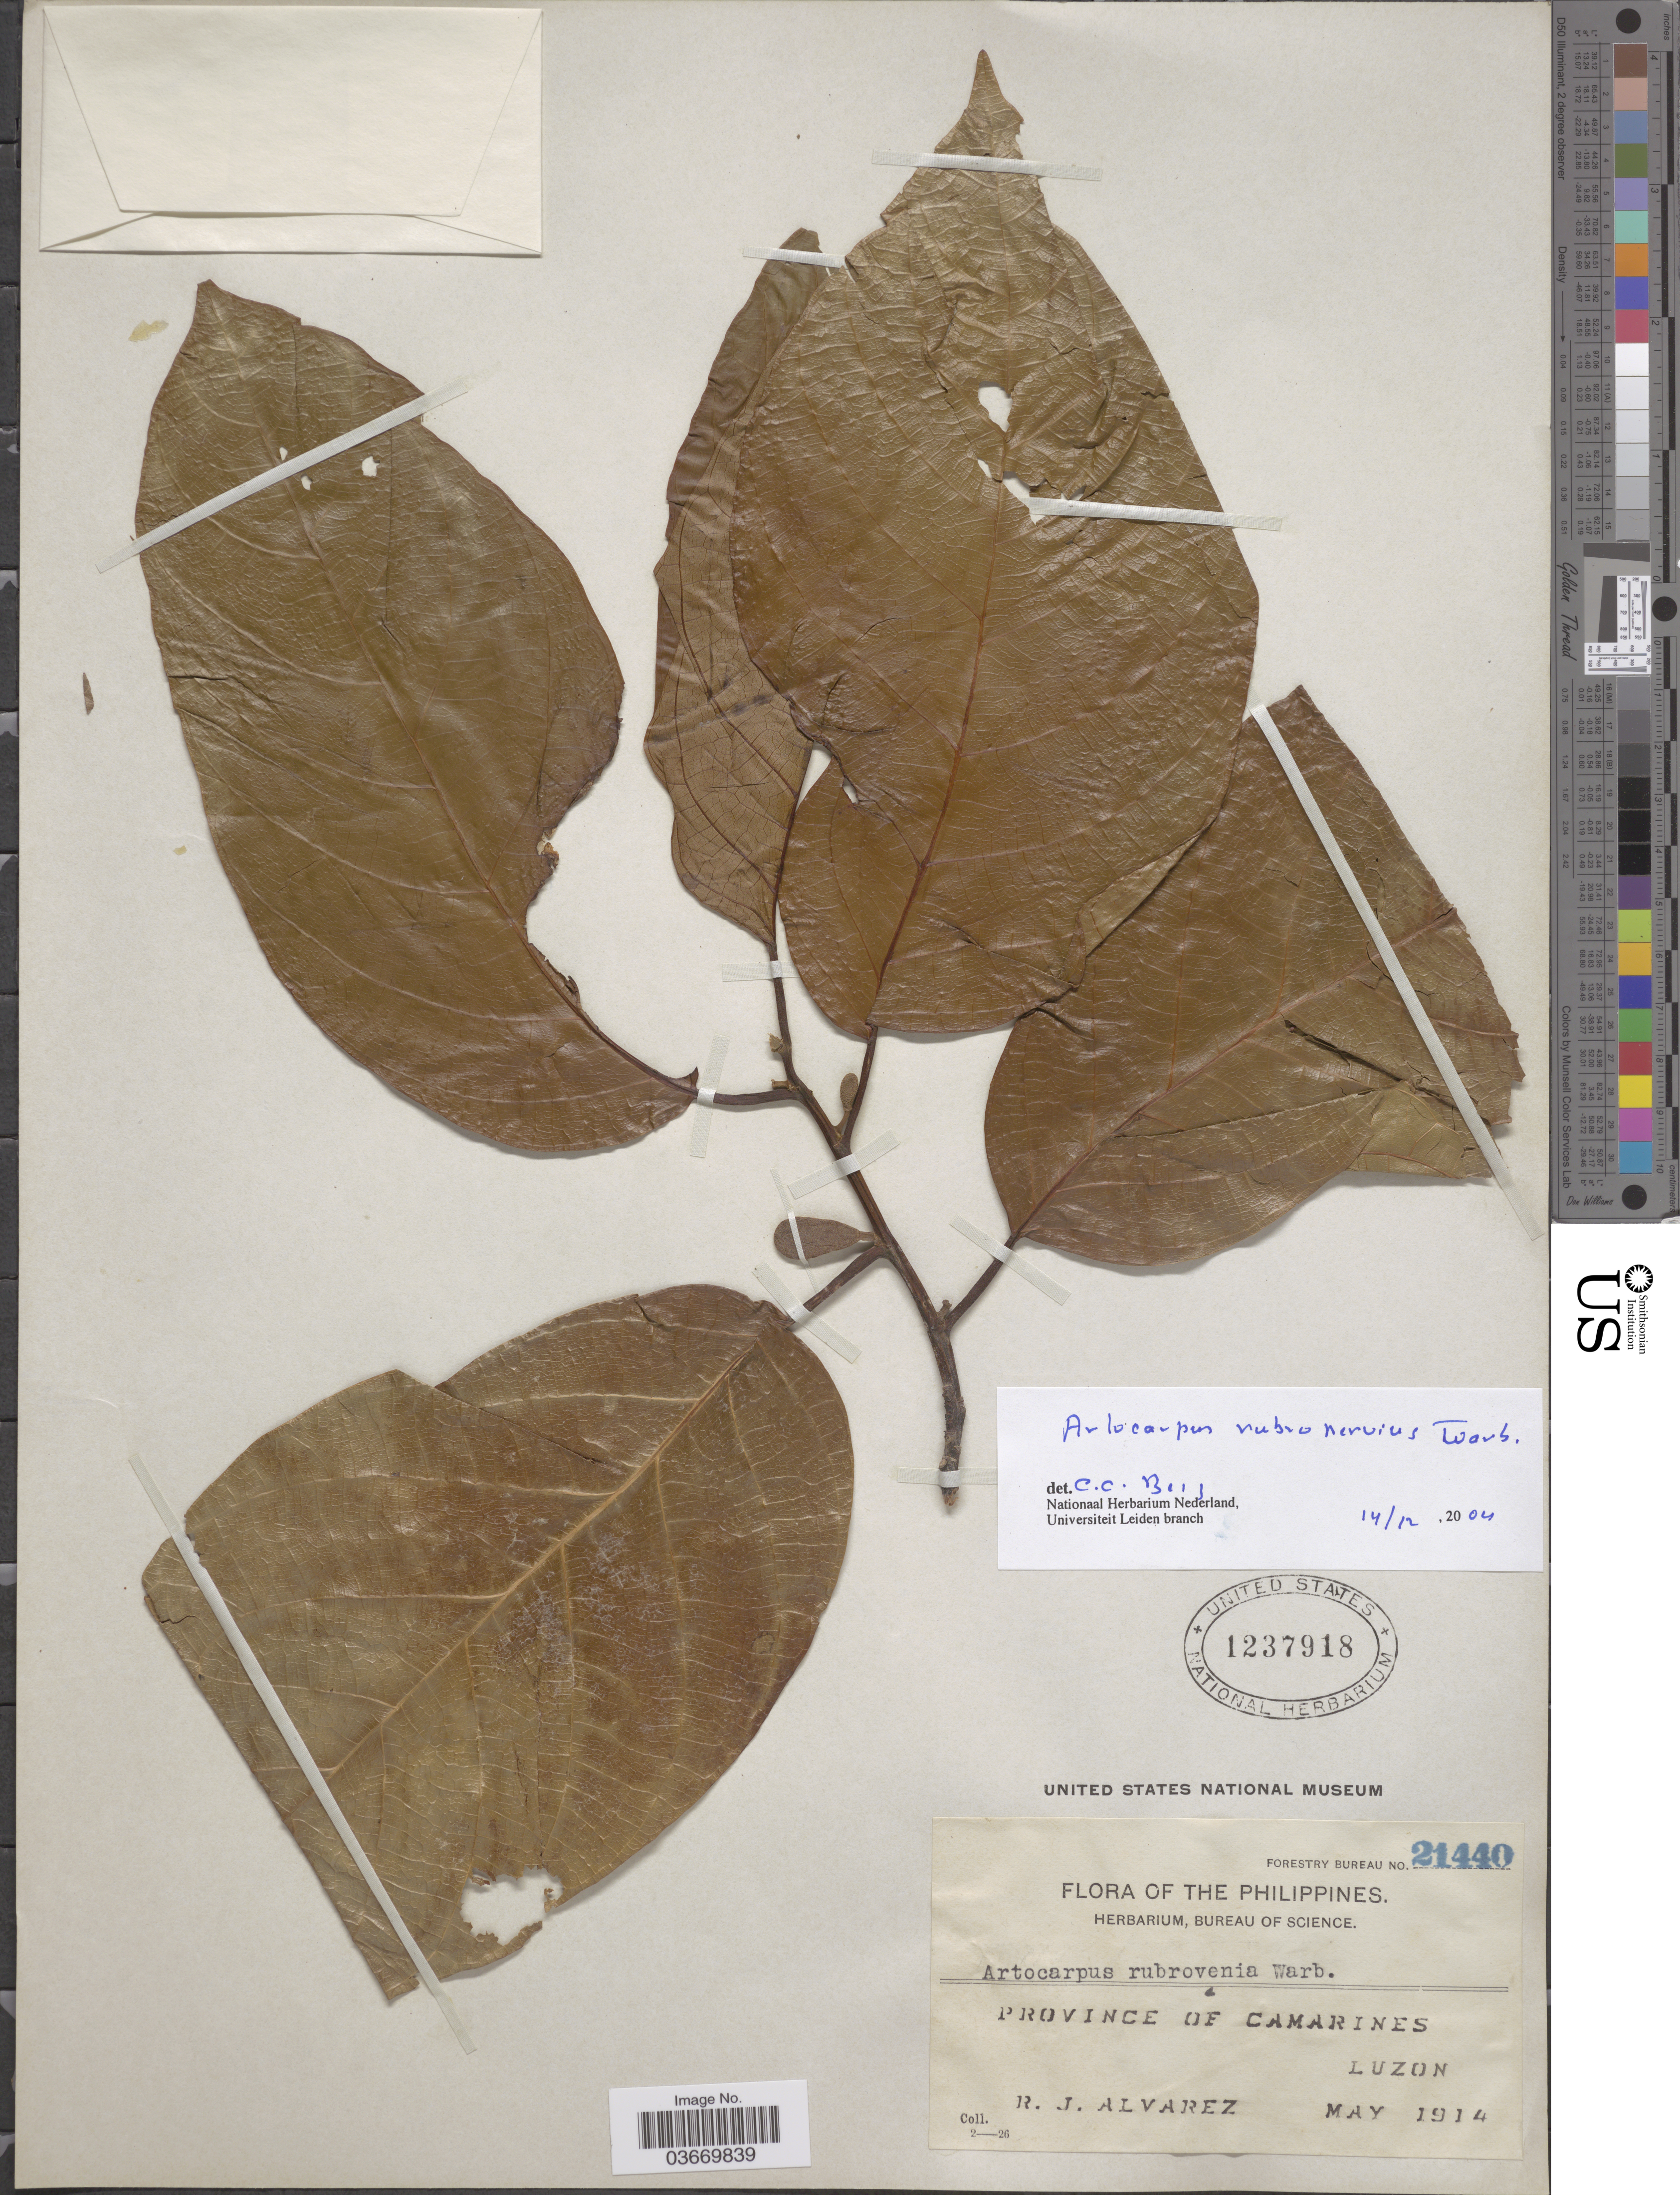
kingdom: Plantae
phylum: Tracheophyta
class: Magnoliopsida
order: Rosales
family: Moraceae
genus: Artocarpus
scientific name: Artocarpus rubrovenius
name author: Warb.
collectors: R. Alvarez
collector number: Forestry Bureau 21440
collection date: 1914-05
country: Philippines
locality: Province of Camarines, Luzon.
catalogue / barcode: US 1237918